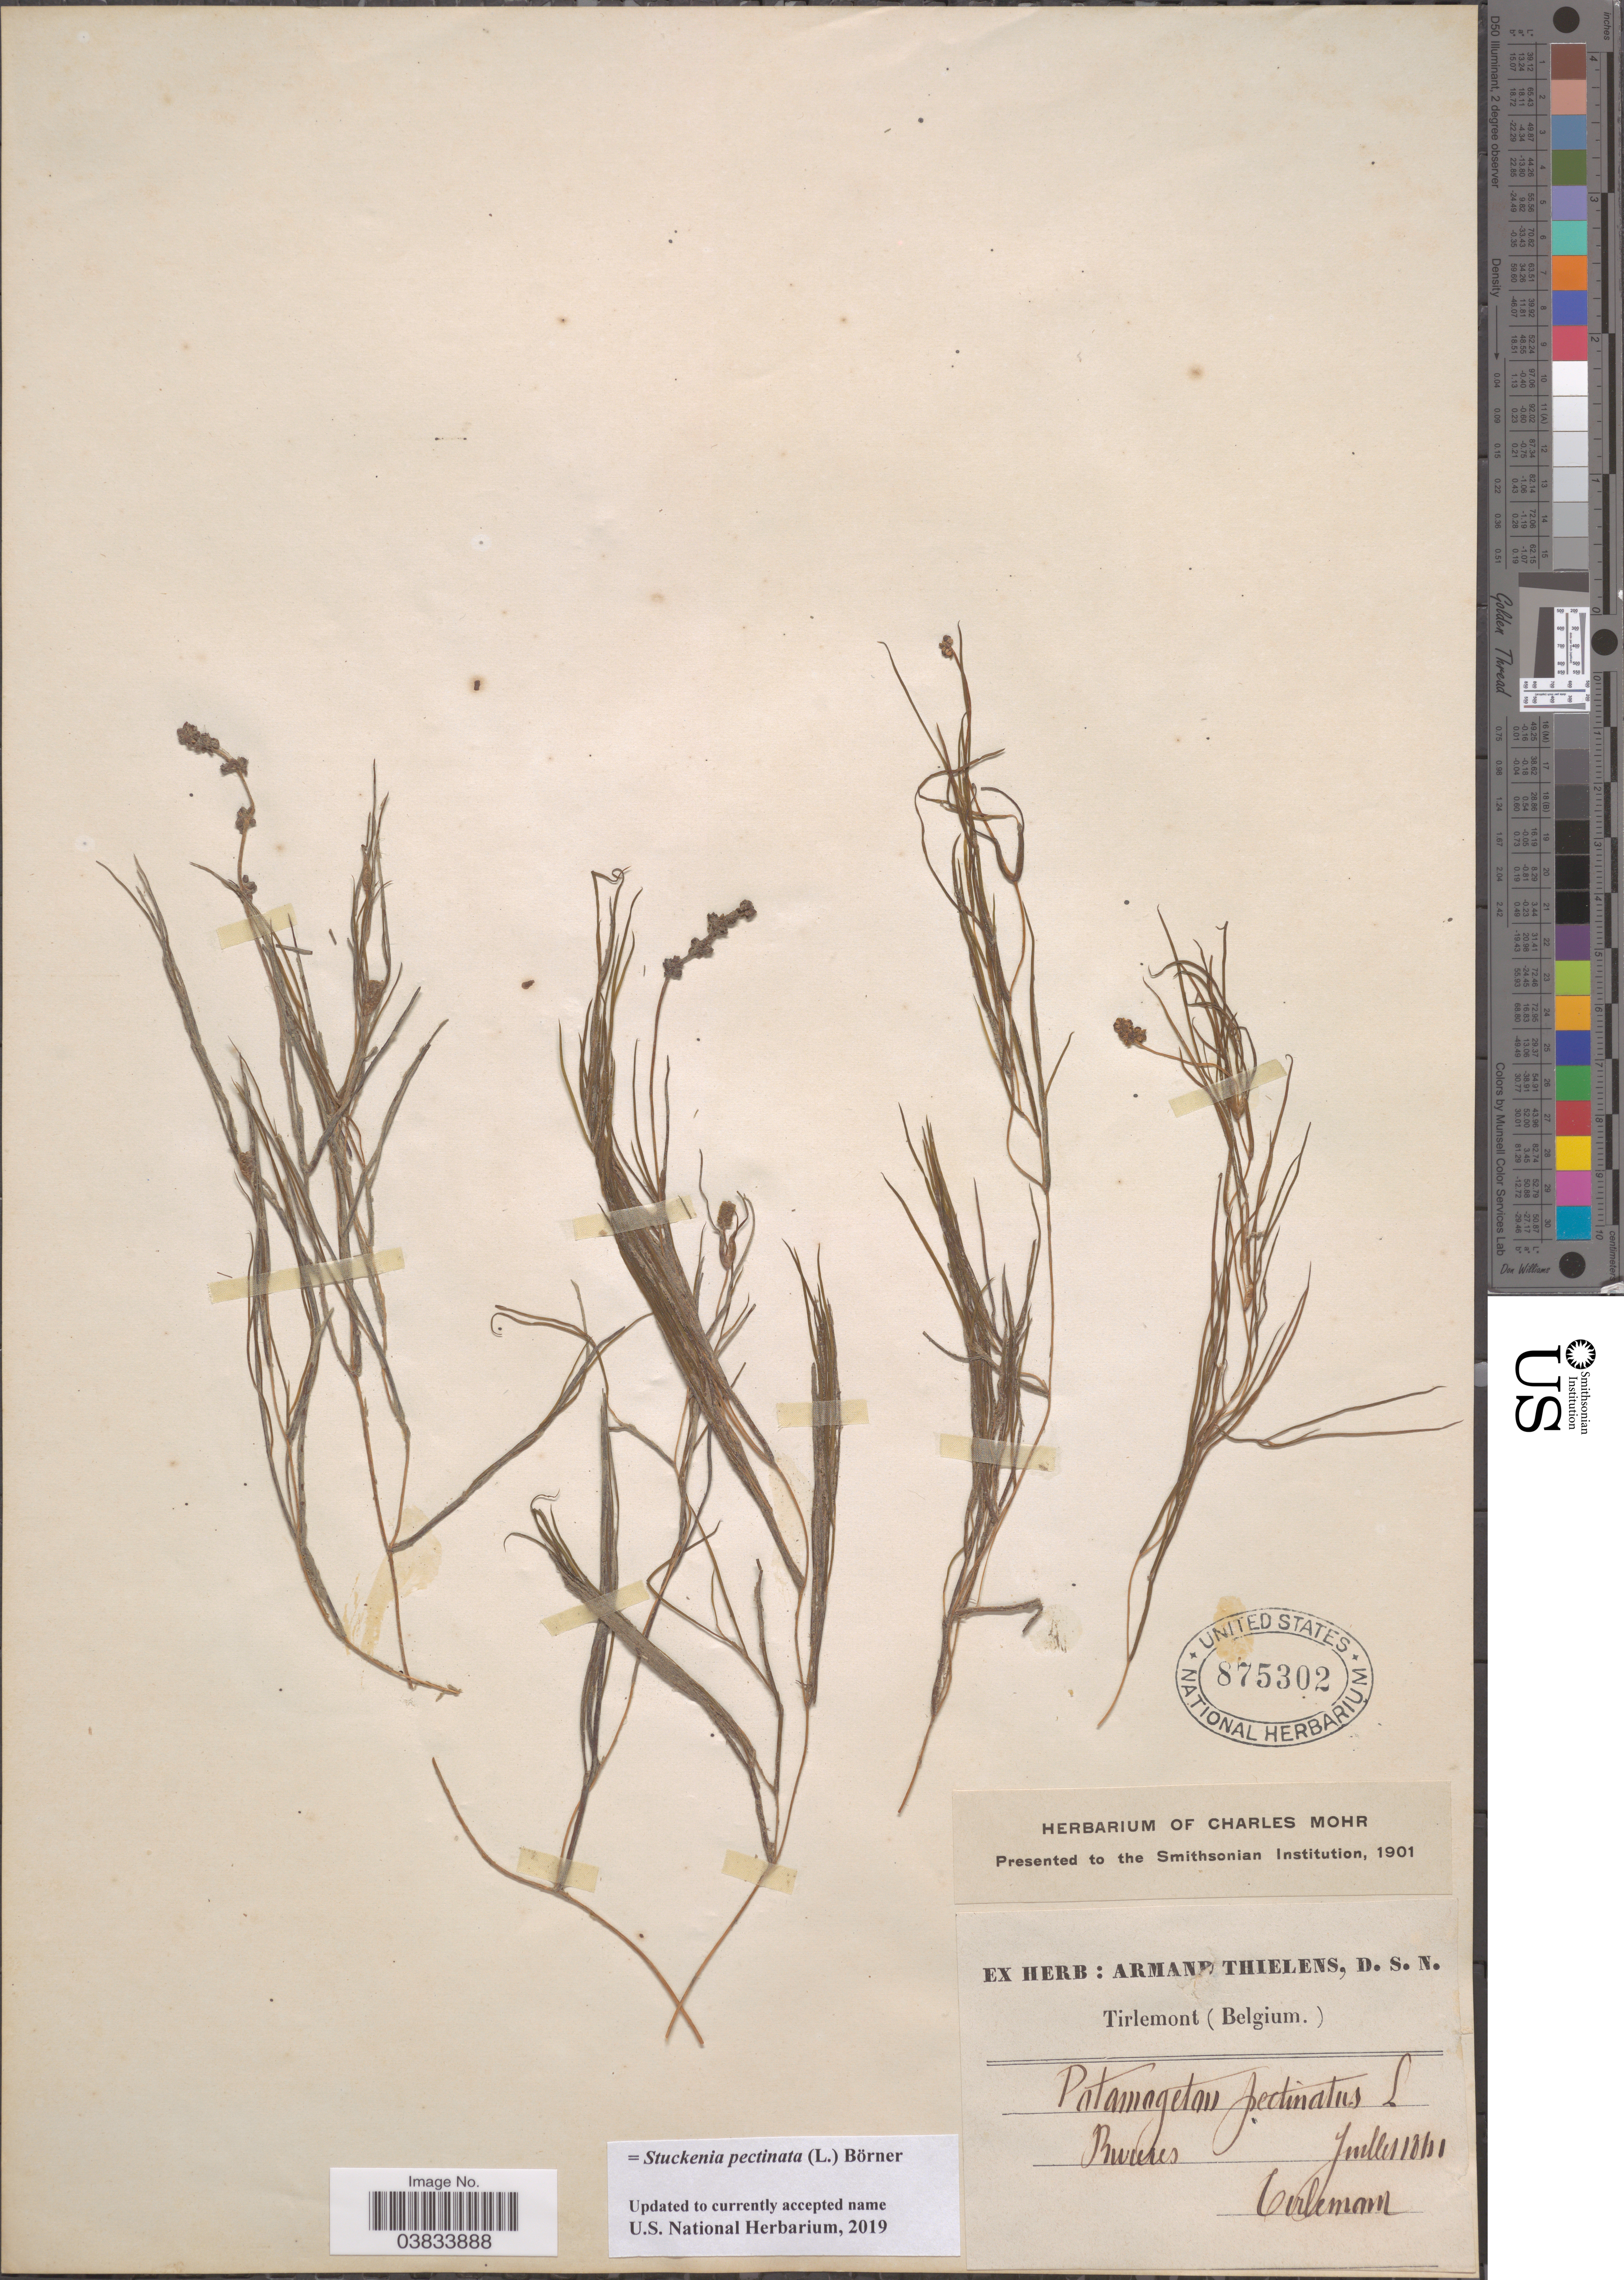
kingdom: Plantae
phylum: Tracheophyta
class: Liliopsida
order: Alismatales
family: Potamogetonaceae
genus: Stuckenia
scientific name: Stuckenia pectinata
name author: (L.) Börner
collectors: ex herb. Armand Thielens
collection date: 1861-07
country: Belgium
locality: Rivieres. Tirlemont.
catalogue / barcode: US 875302